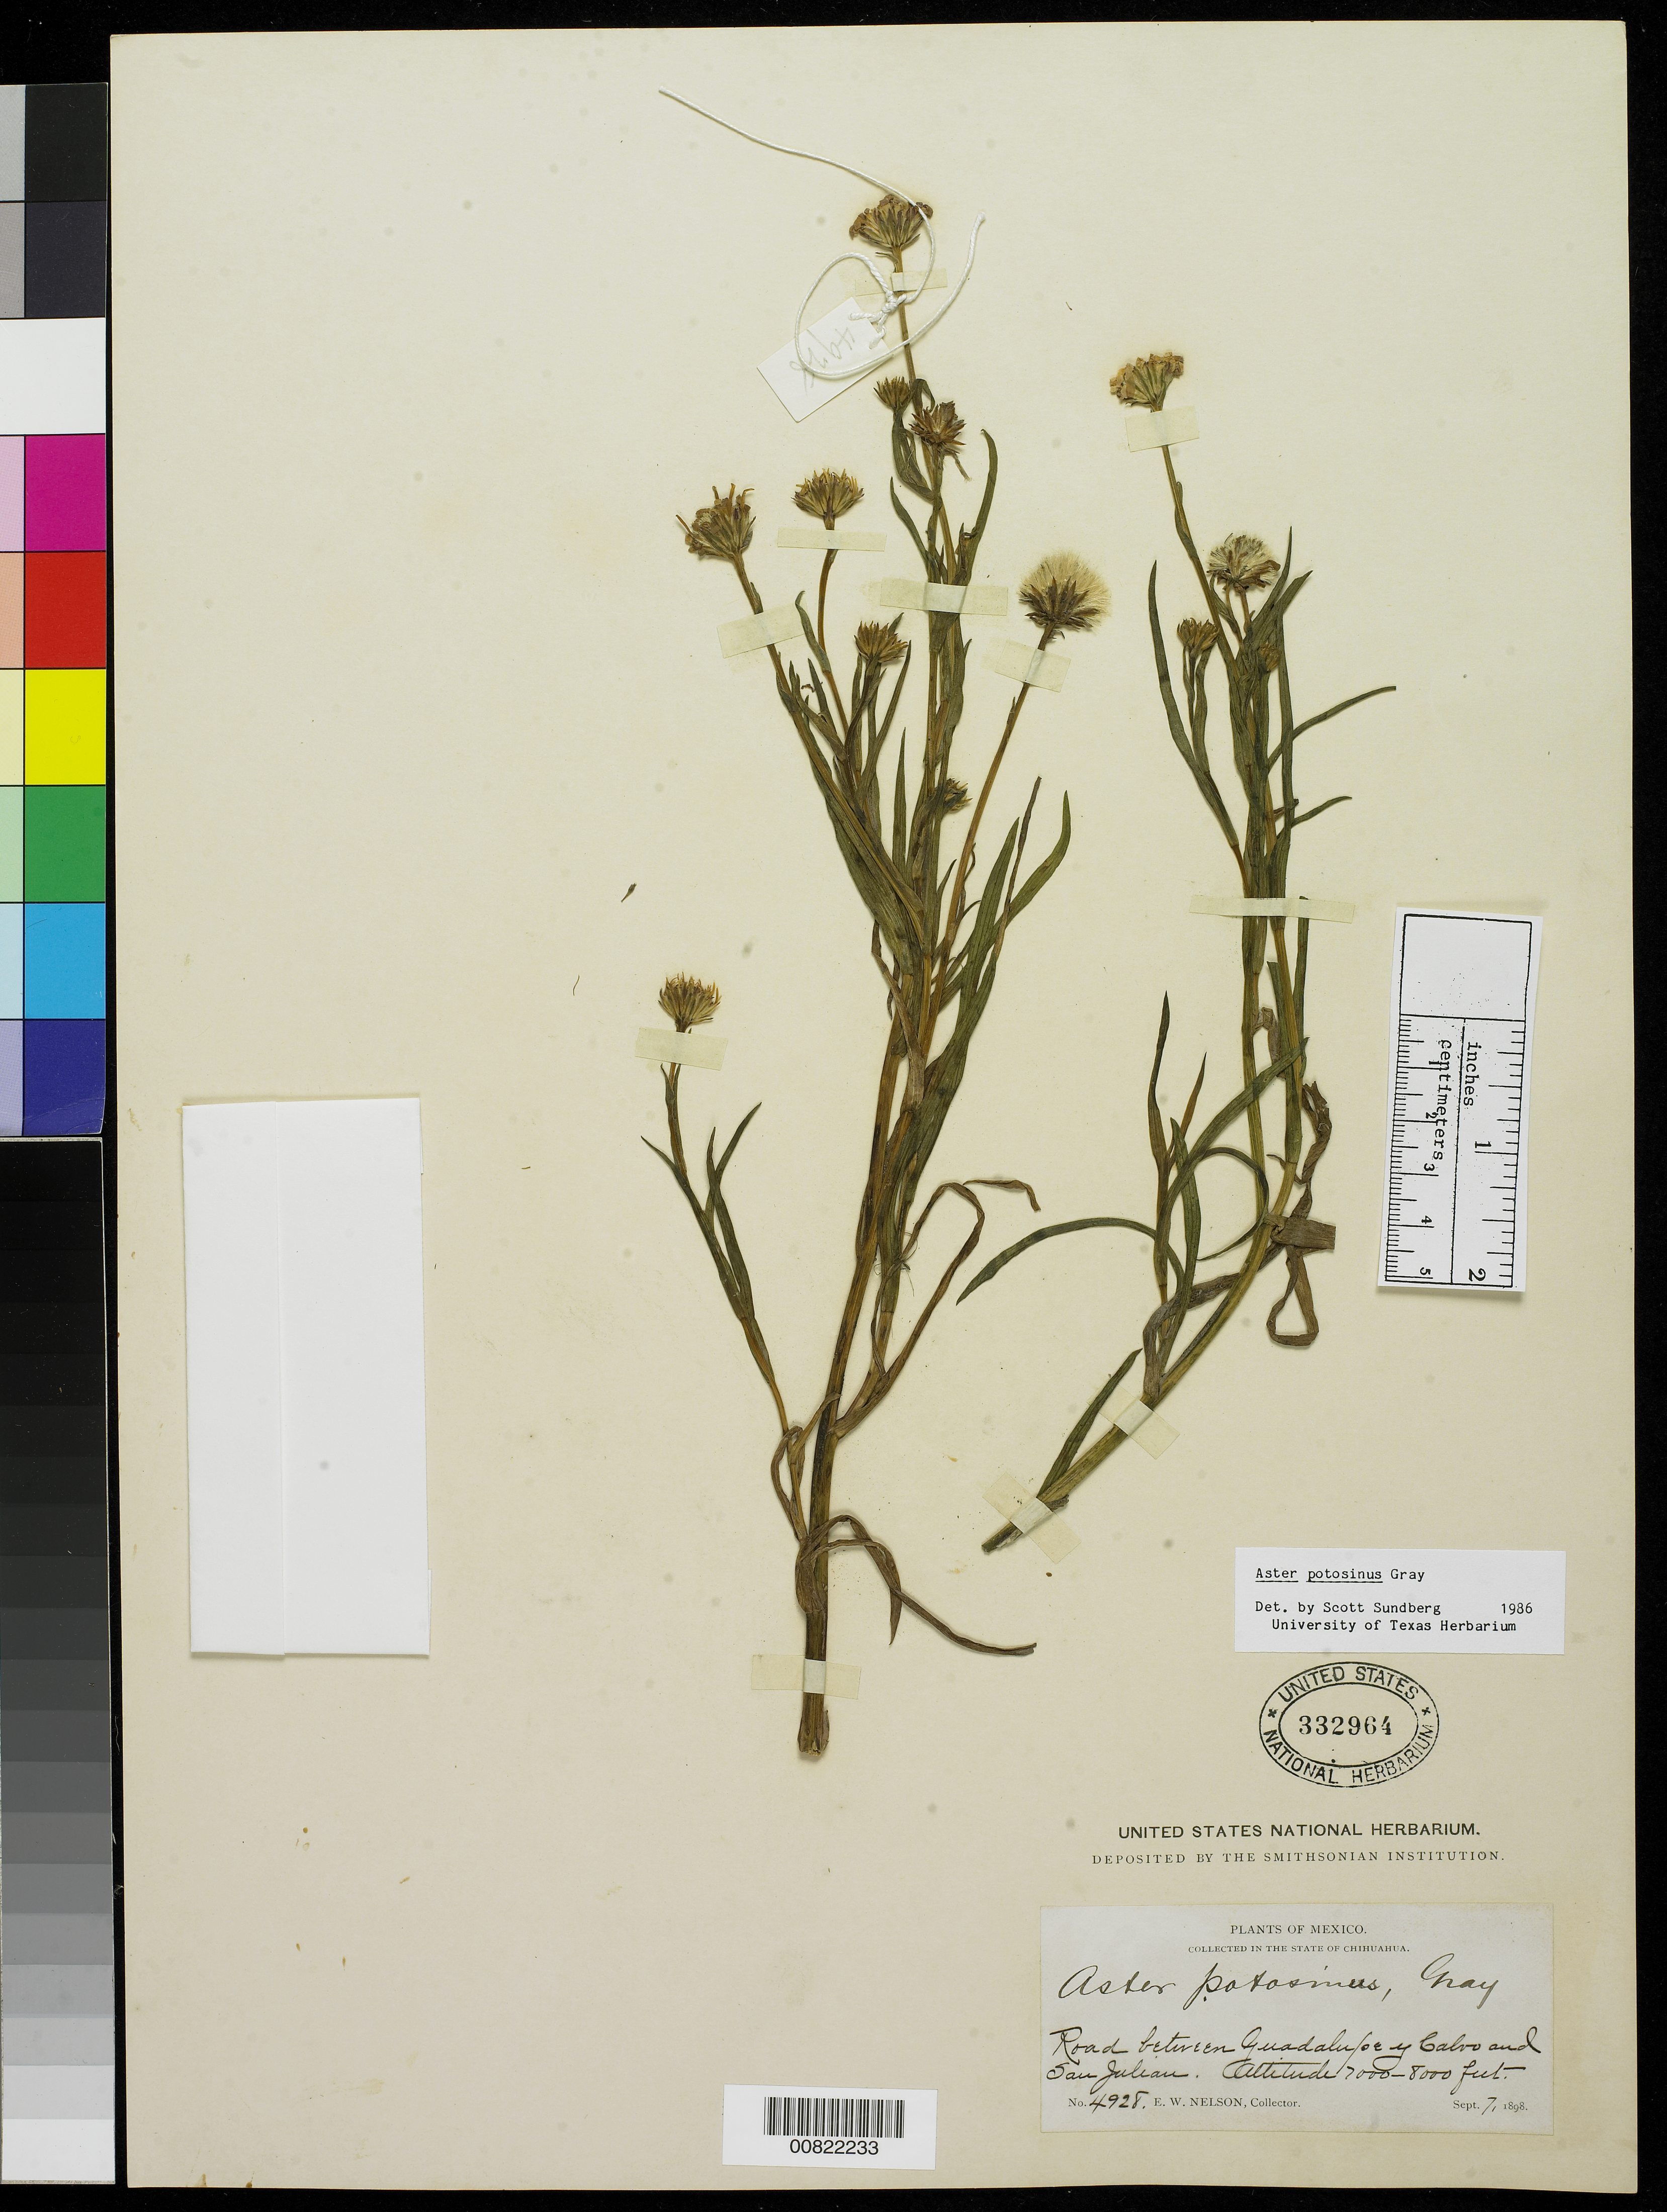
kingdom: Plantae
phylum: Tracheophyta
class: Magnoliopsida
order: Asterales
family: Asteraceae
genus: Symphyotrichum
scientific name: Symphyotrichum potosinum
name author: (A. Gray) G.L. Nesom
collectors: E. W. Nelson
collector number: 4928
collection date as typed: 07 Sep 1898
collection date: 1898-09-07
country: Mexico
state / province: Chihuahua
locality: Road between Guadalupe y Calvo and San Julián.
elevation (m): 2134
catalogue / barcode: US 332964